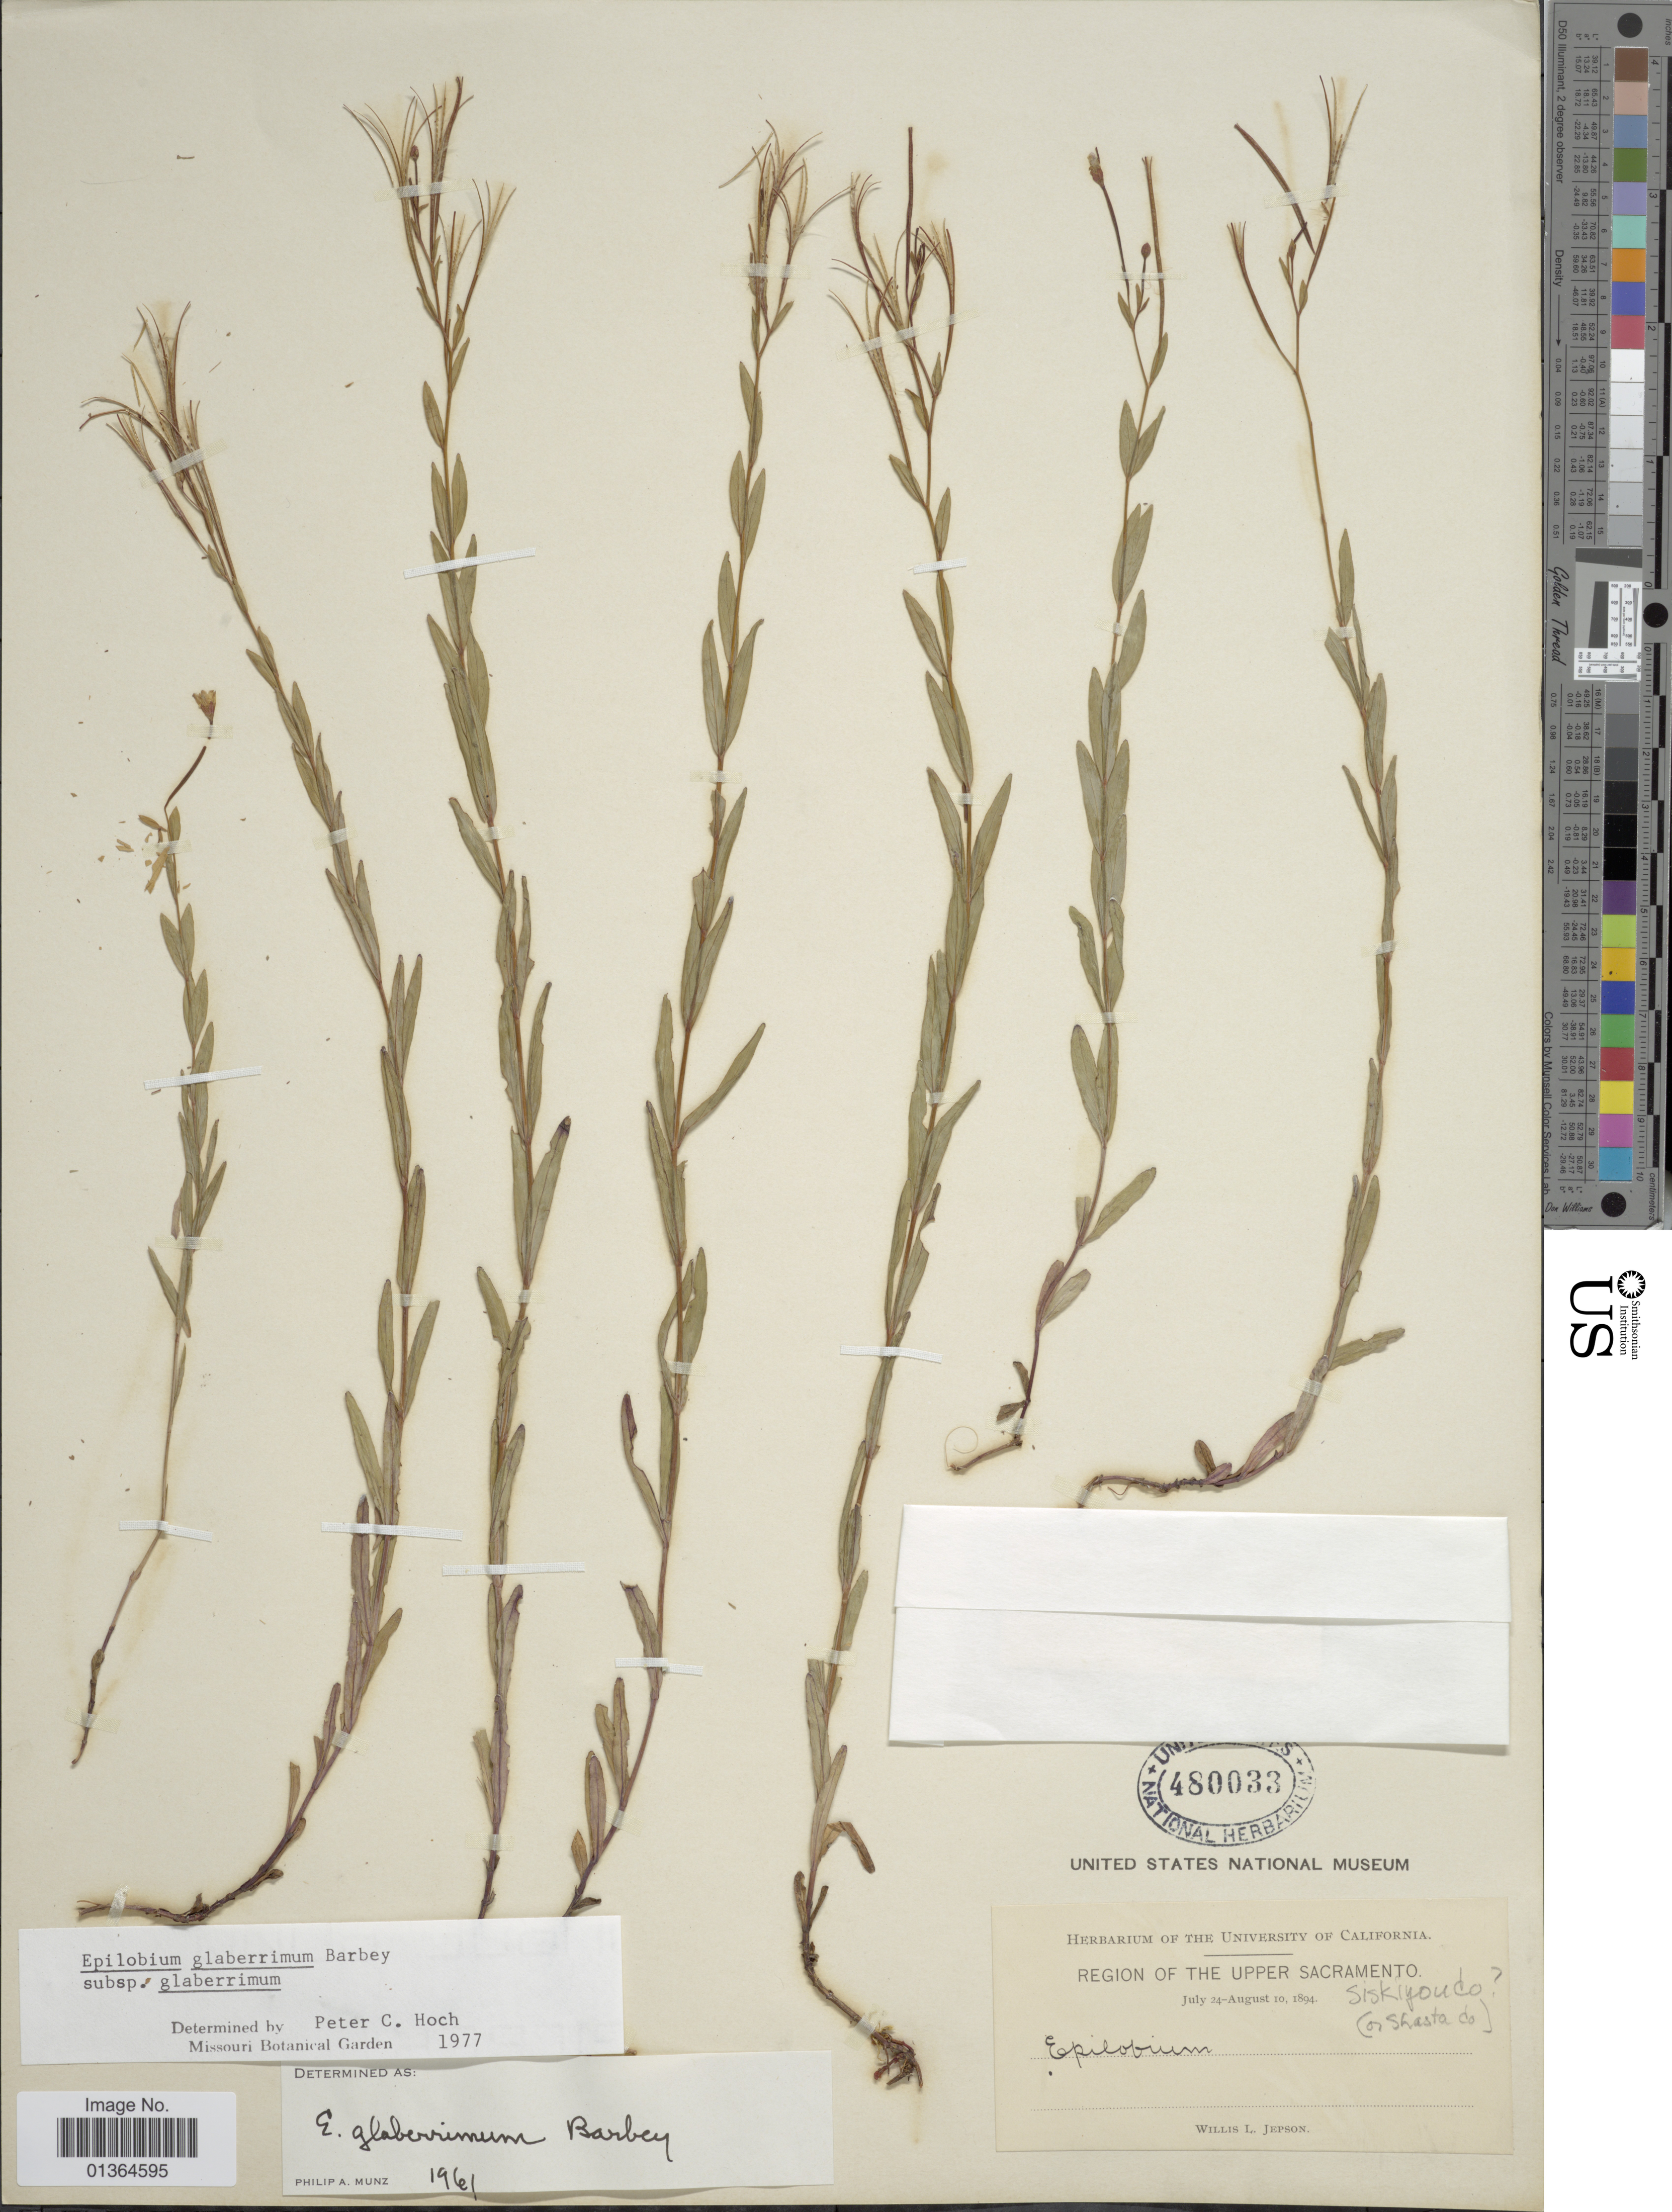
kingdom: Plantae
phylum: Tracheophyta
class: Magnoliopsida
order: Myrtales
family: Onagraceae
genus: Epilobium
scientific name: Epilobium glaberrimum subsp. glaberrimum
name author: Barbey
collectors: W. L. Jepson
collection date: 1894-07-24/1894-08-10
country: United States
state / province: California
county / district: Siskiyou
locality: Region of the Upper Sacramento. Siskiyou Co (or Shasta Co).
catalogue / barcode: US 480033